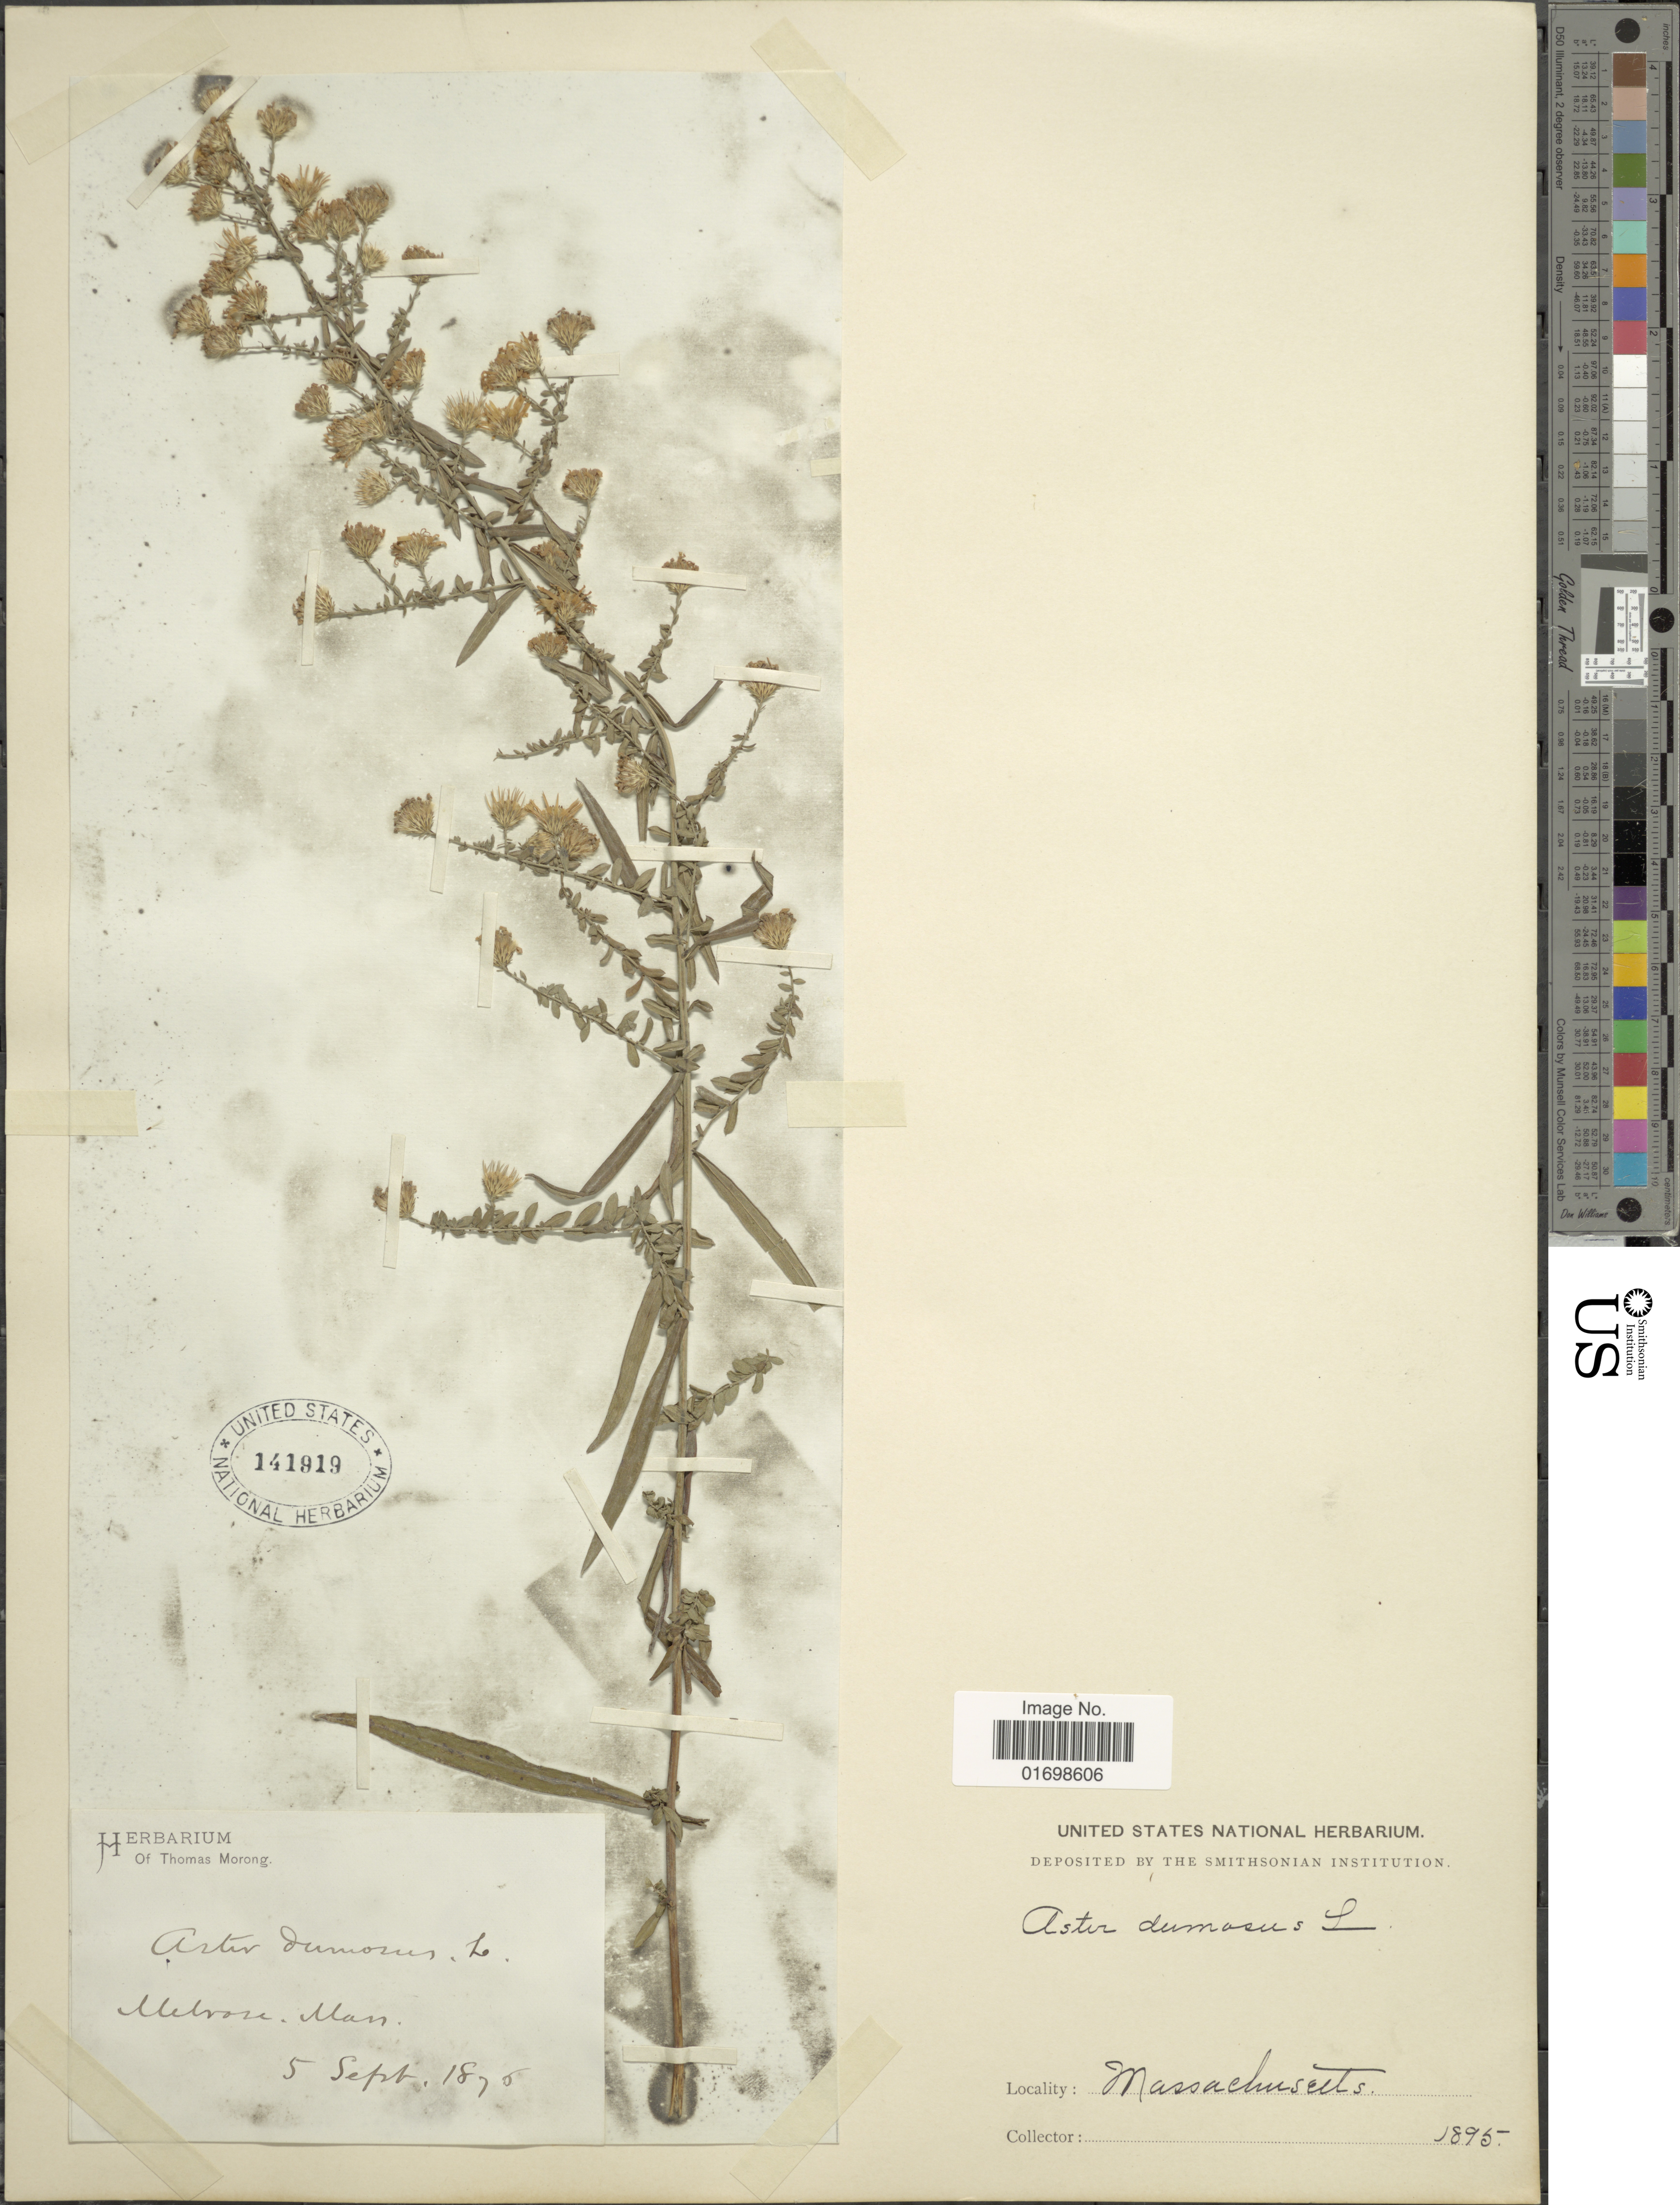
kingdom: Plantae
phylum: Tracheophyta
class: Magnoliopsida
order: Asterales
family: Asteraceae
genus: Symphyotrichum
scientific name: Symphyotrichum dumosum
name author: (L.) G.L. Nesom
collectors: ex Herb. T. Morong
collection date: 1875-09-05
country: United States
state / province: Massachusetts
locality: Melvore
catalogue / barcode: US 141919